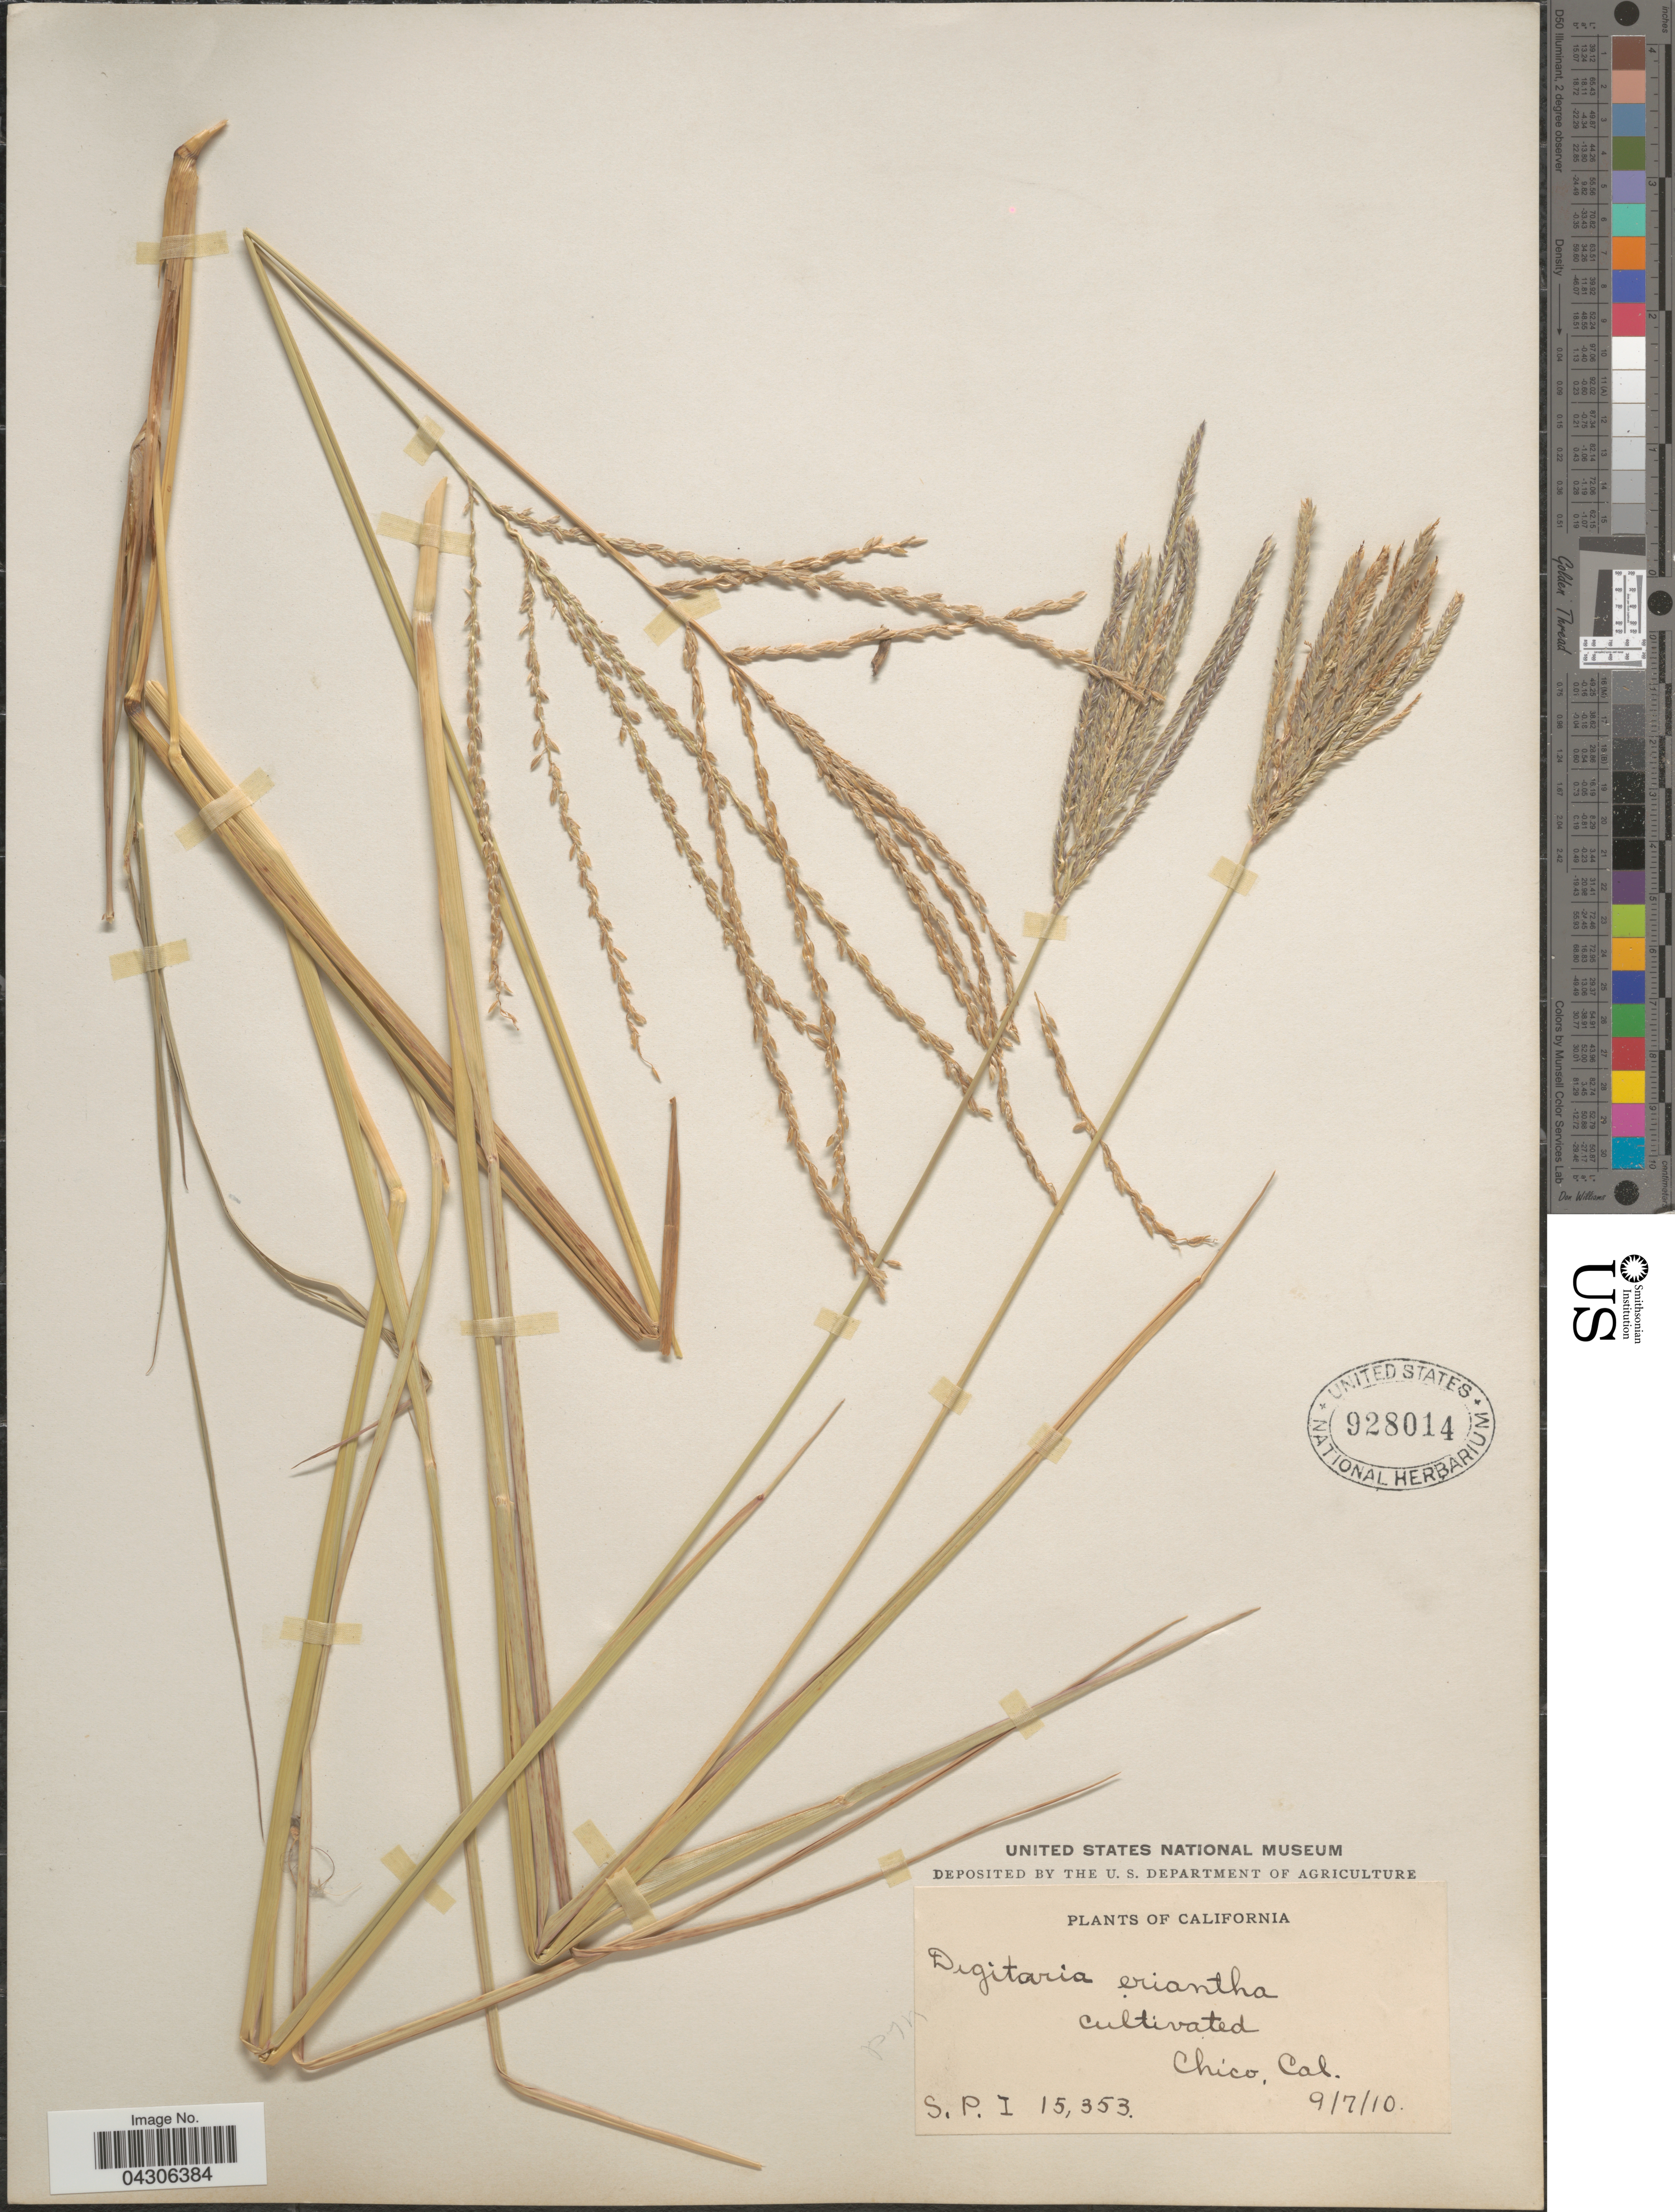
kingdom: Plantae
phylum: Tracheophyta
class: Liliopsida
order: Poales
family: Poaceae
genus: Digitaria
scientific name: Digitaria eriantha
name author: Steud.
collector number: S.P.I. 15353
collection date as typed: Transcribed d/m/y: 7/9/10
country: United States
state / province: California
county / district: Butte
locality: Cultivated Chico.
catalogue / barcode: US 928014